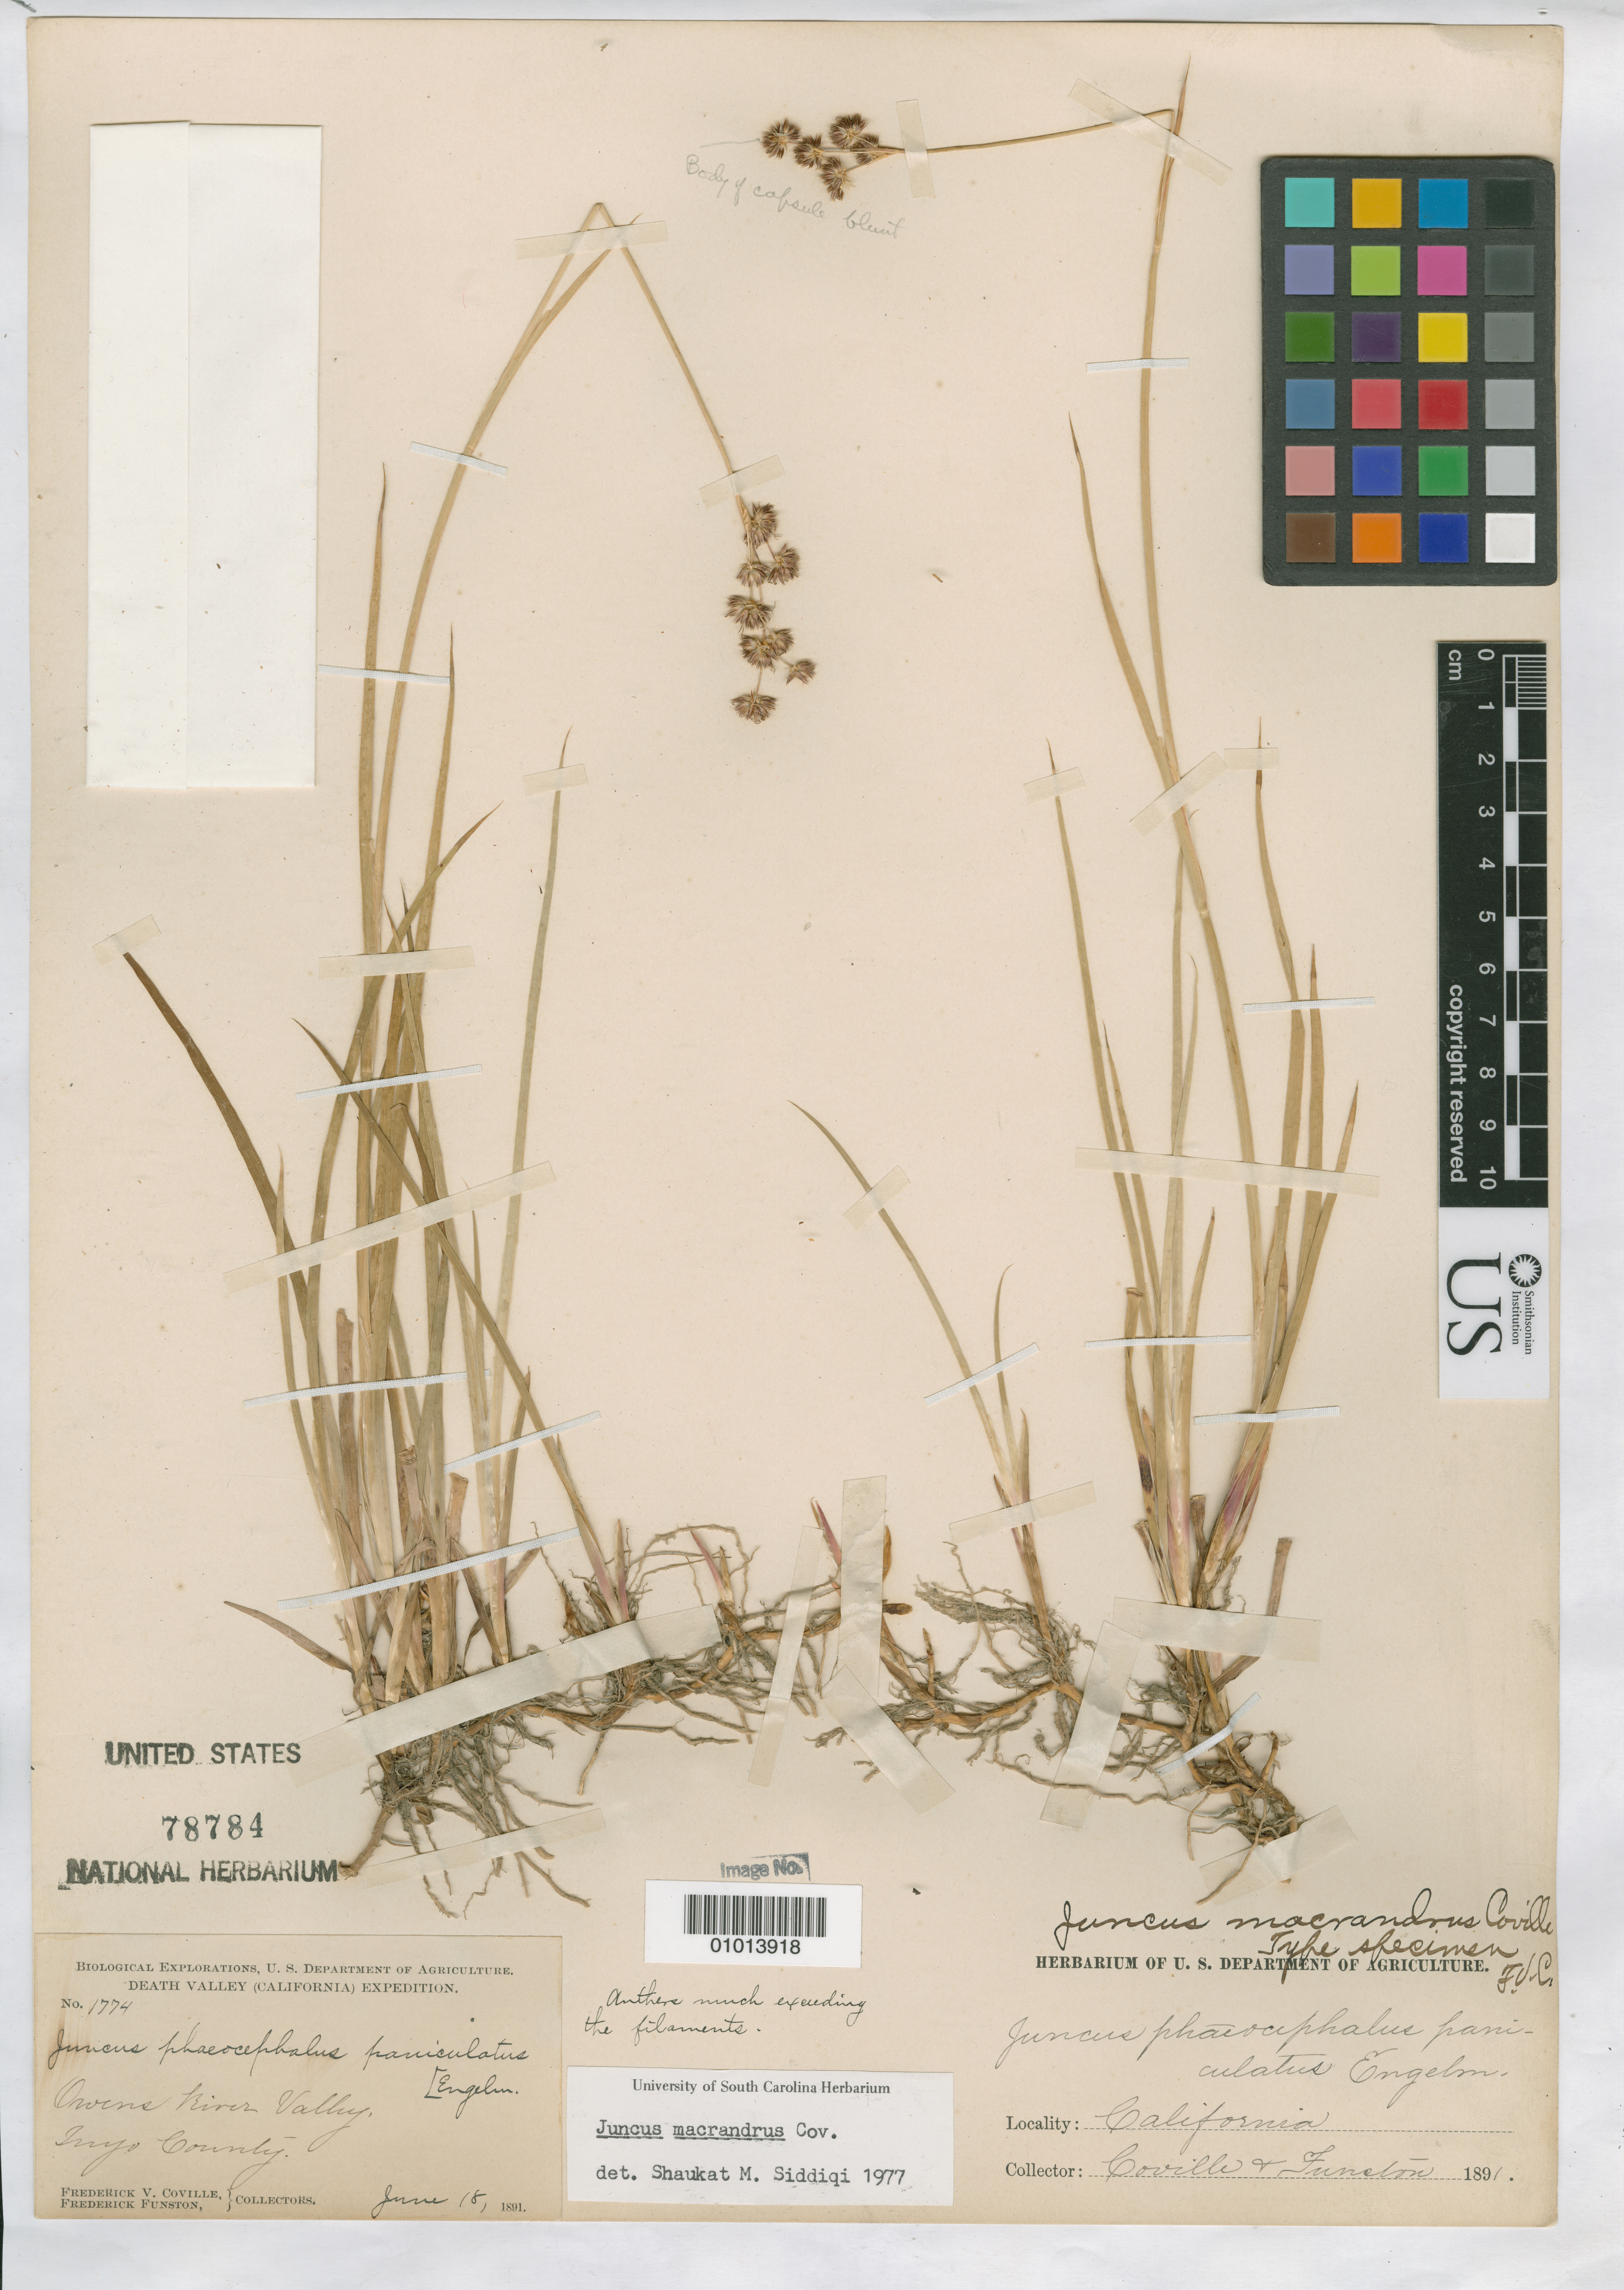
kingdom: Plantae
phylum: Tracheophyta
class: Liliopsida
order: Poales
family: Juncaceae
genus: Juncus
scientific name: Juncus macrandrus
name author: Coville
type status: Holotype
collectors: F. V. Coville & F. Funston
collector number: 1774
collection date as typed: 18 Jun 1891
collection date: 1891-06-18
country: United States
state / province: California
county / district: Inyo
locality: Owens River Valley.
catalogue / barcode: US 78784